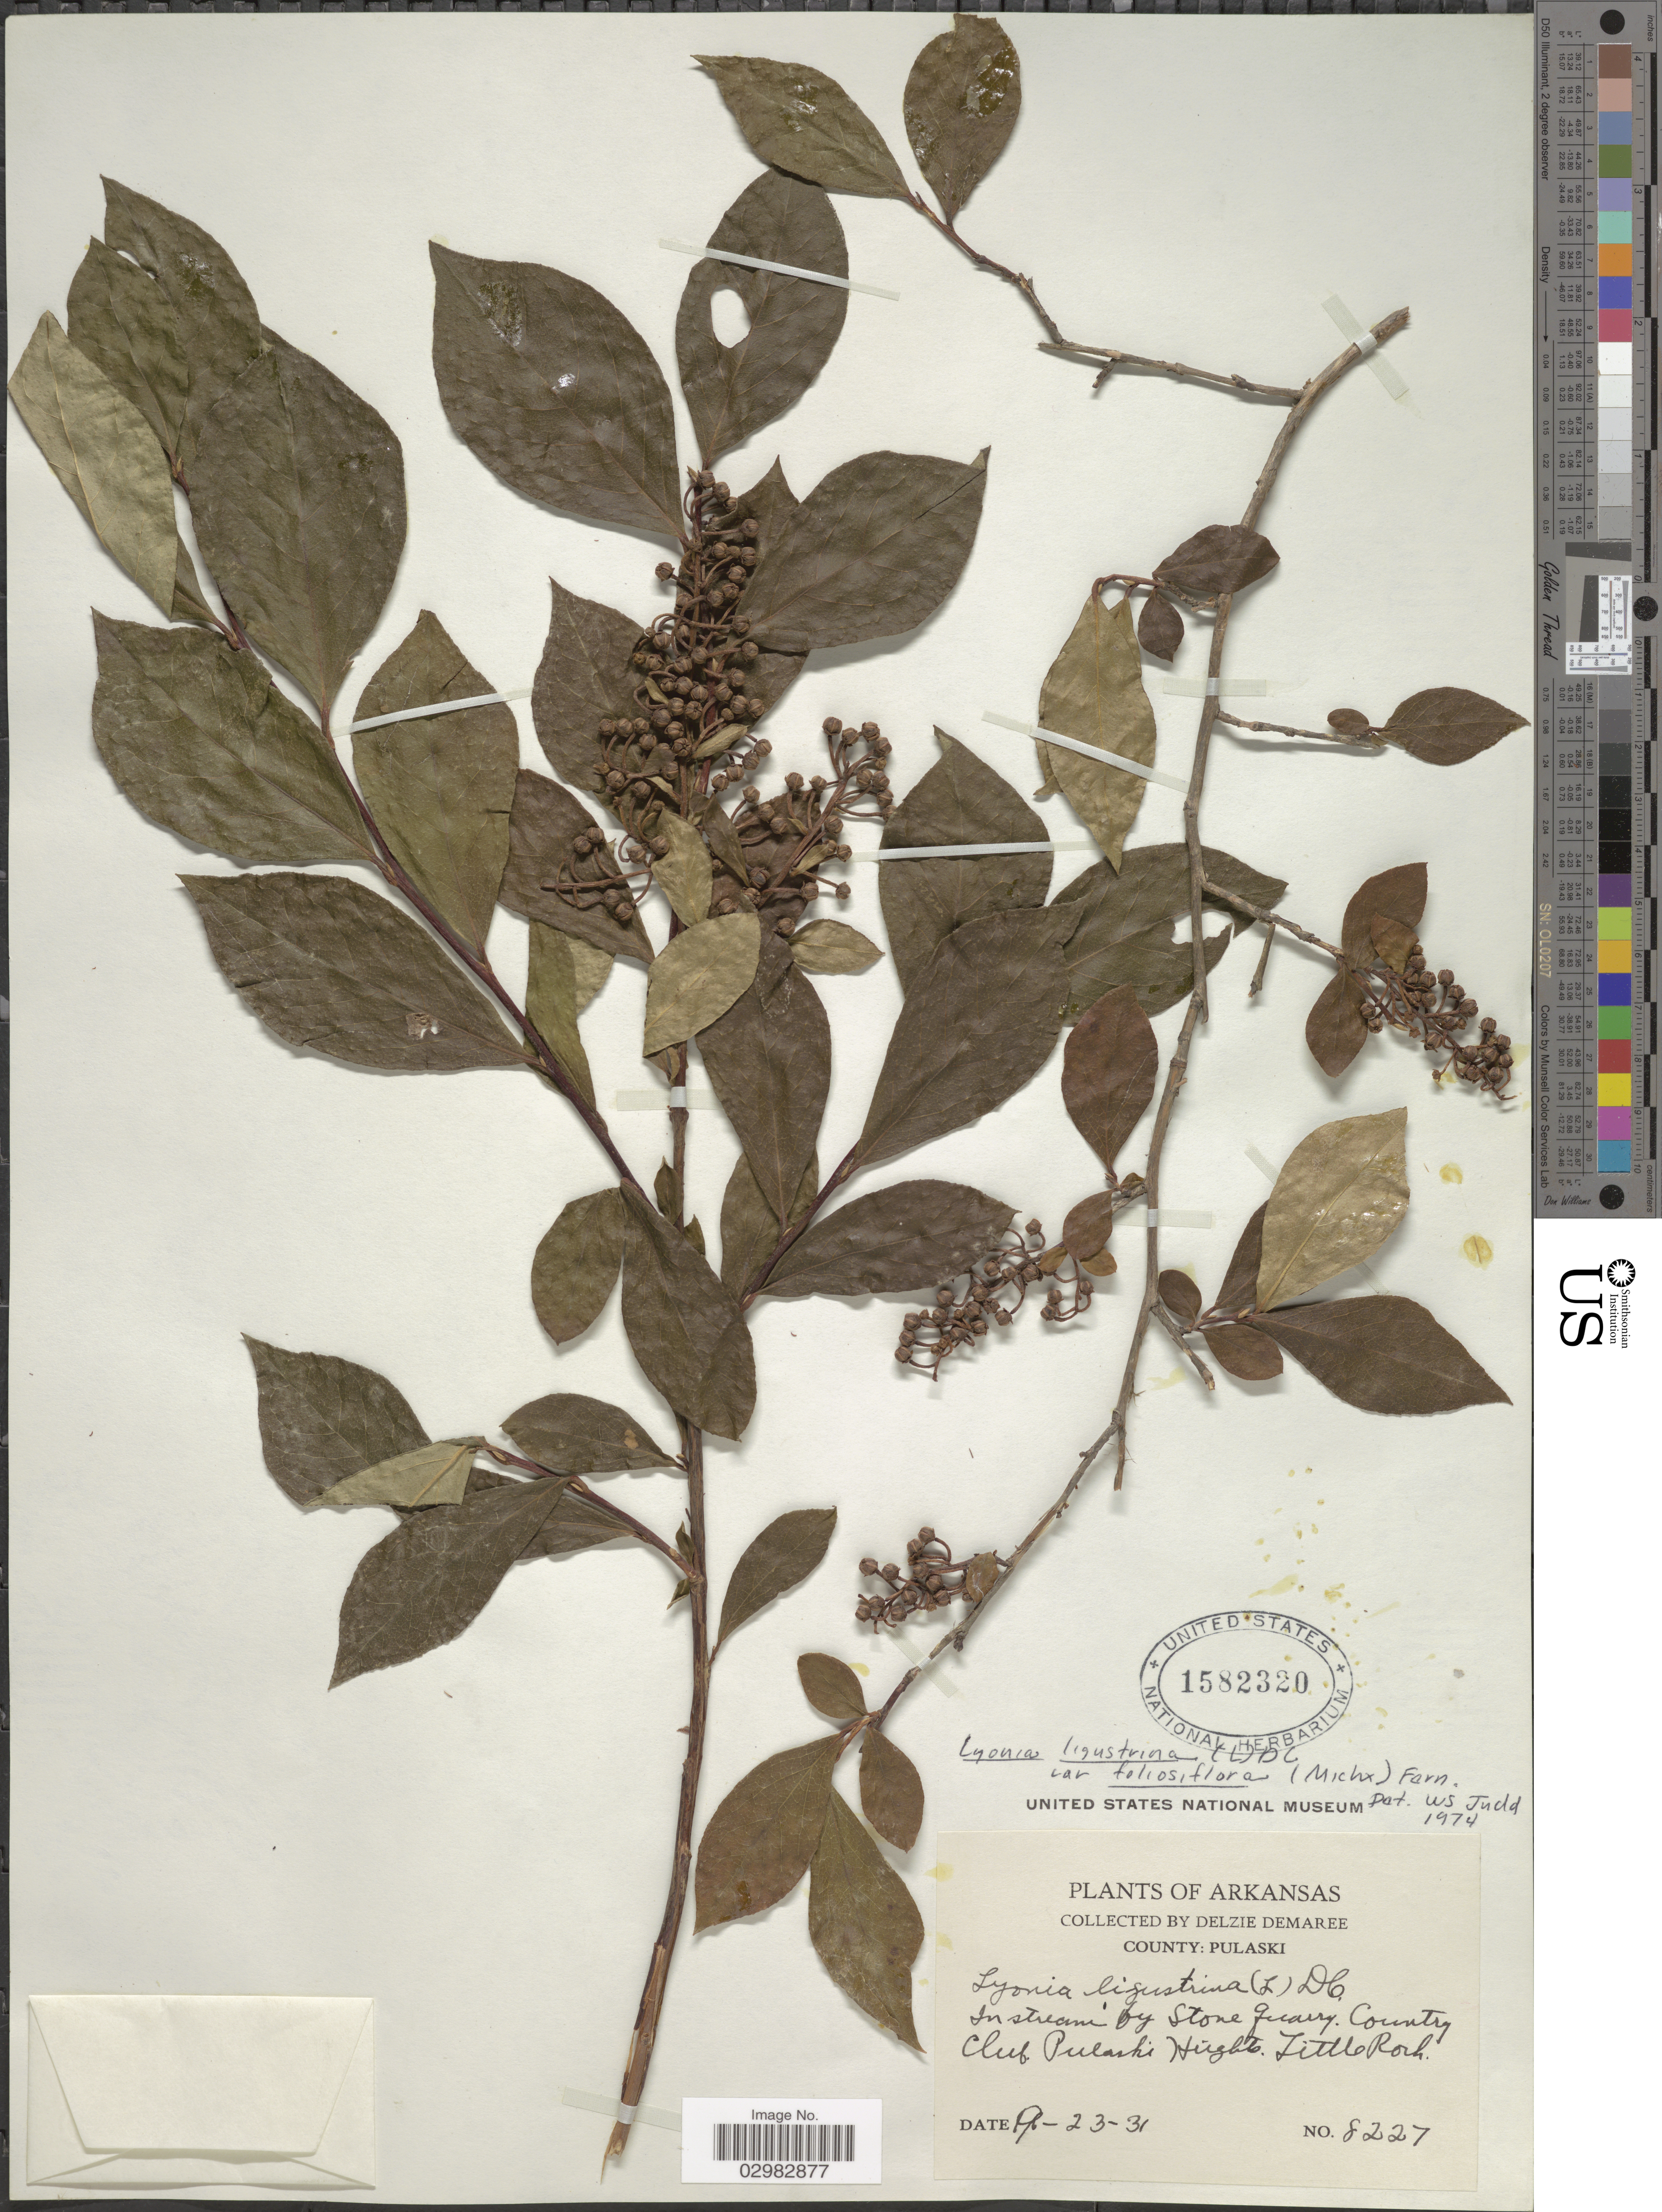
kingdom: Plantae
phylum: Tracheophyta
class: Magnoliopsida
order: Ericales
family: Ericaceae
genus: Lyonia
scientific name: Lyonia ligustrina var. foliosiflora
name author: (Michx.) Fernald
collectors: D. Demaree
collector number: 8227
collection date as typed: Transcribed d/m/y: 23/9/31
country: United States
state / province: Arkansas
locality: County: Pulaski. Country Club Pulaski Heights. Little Rock.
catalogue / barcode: US 1582320